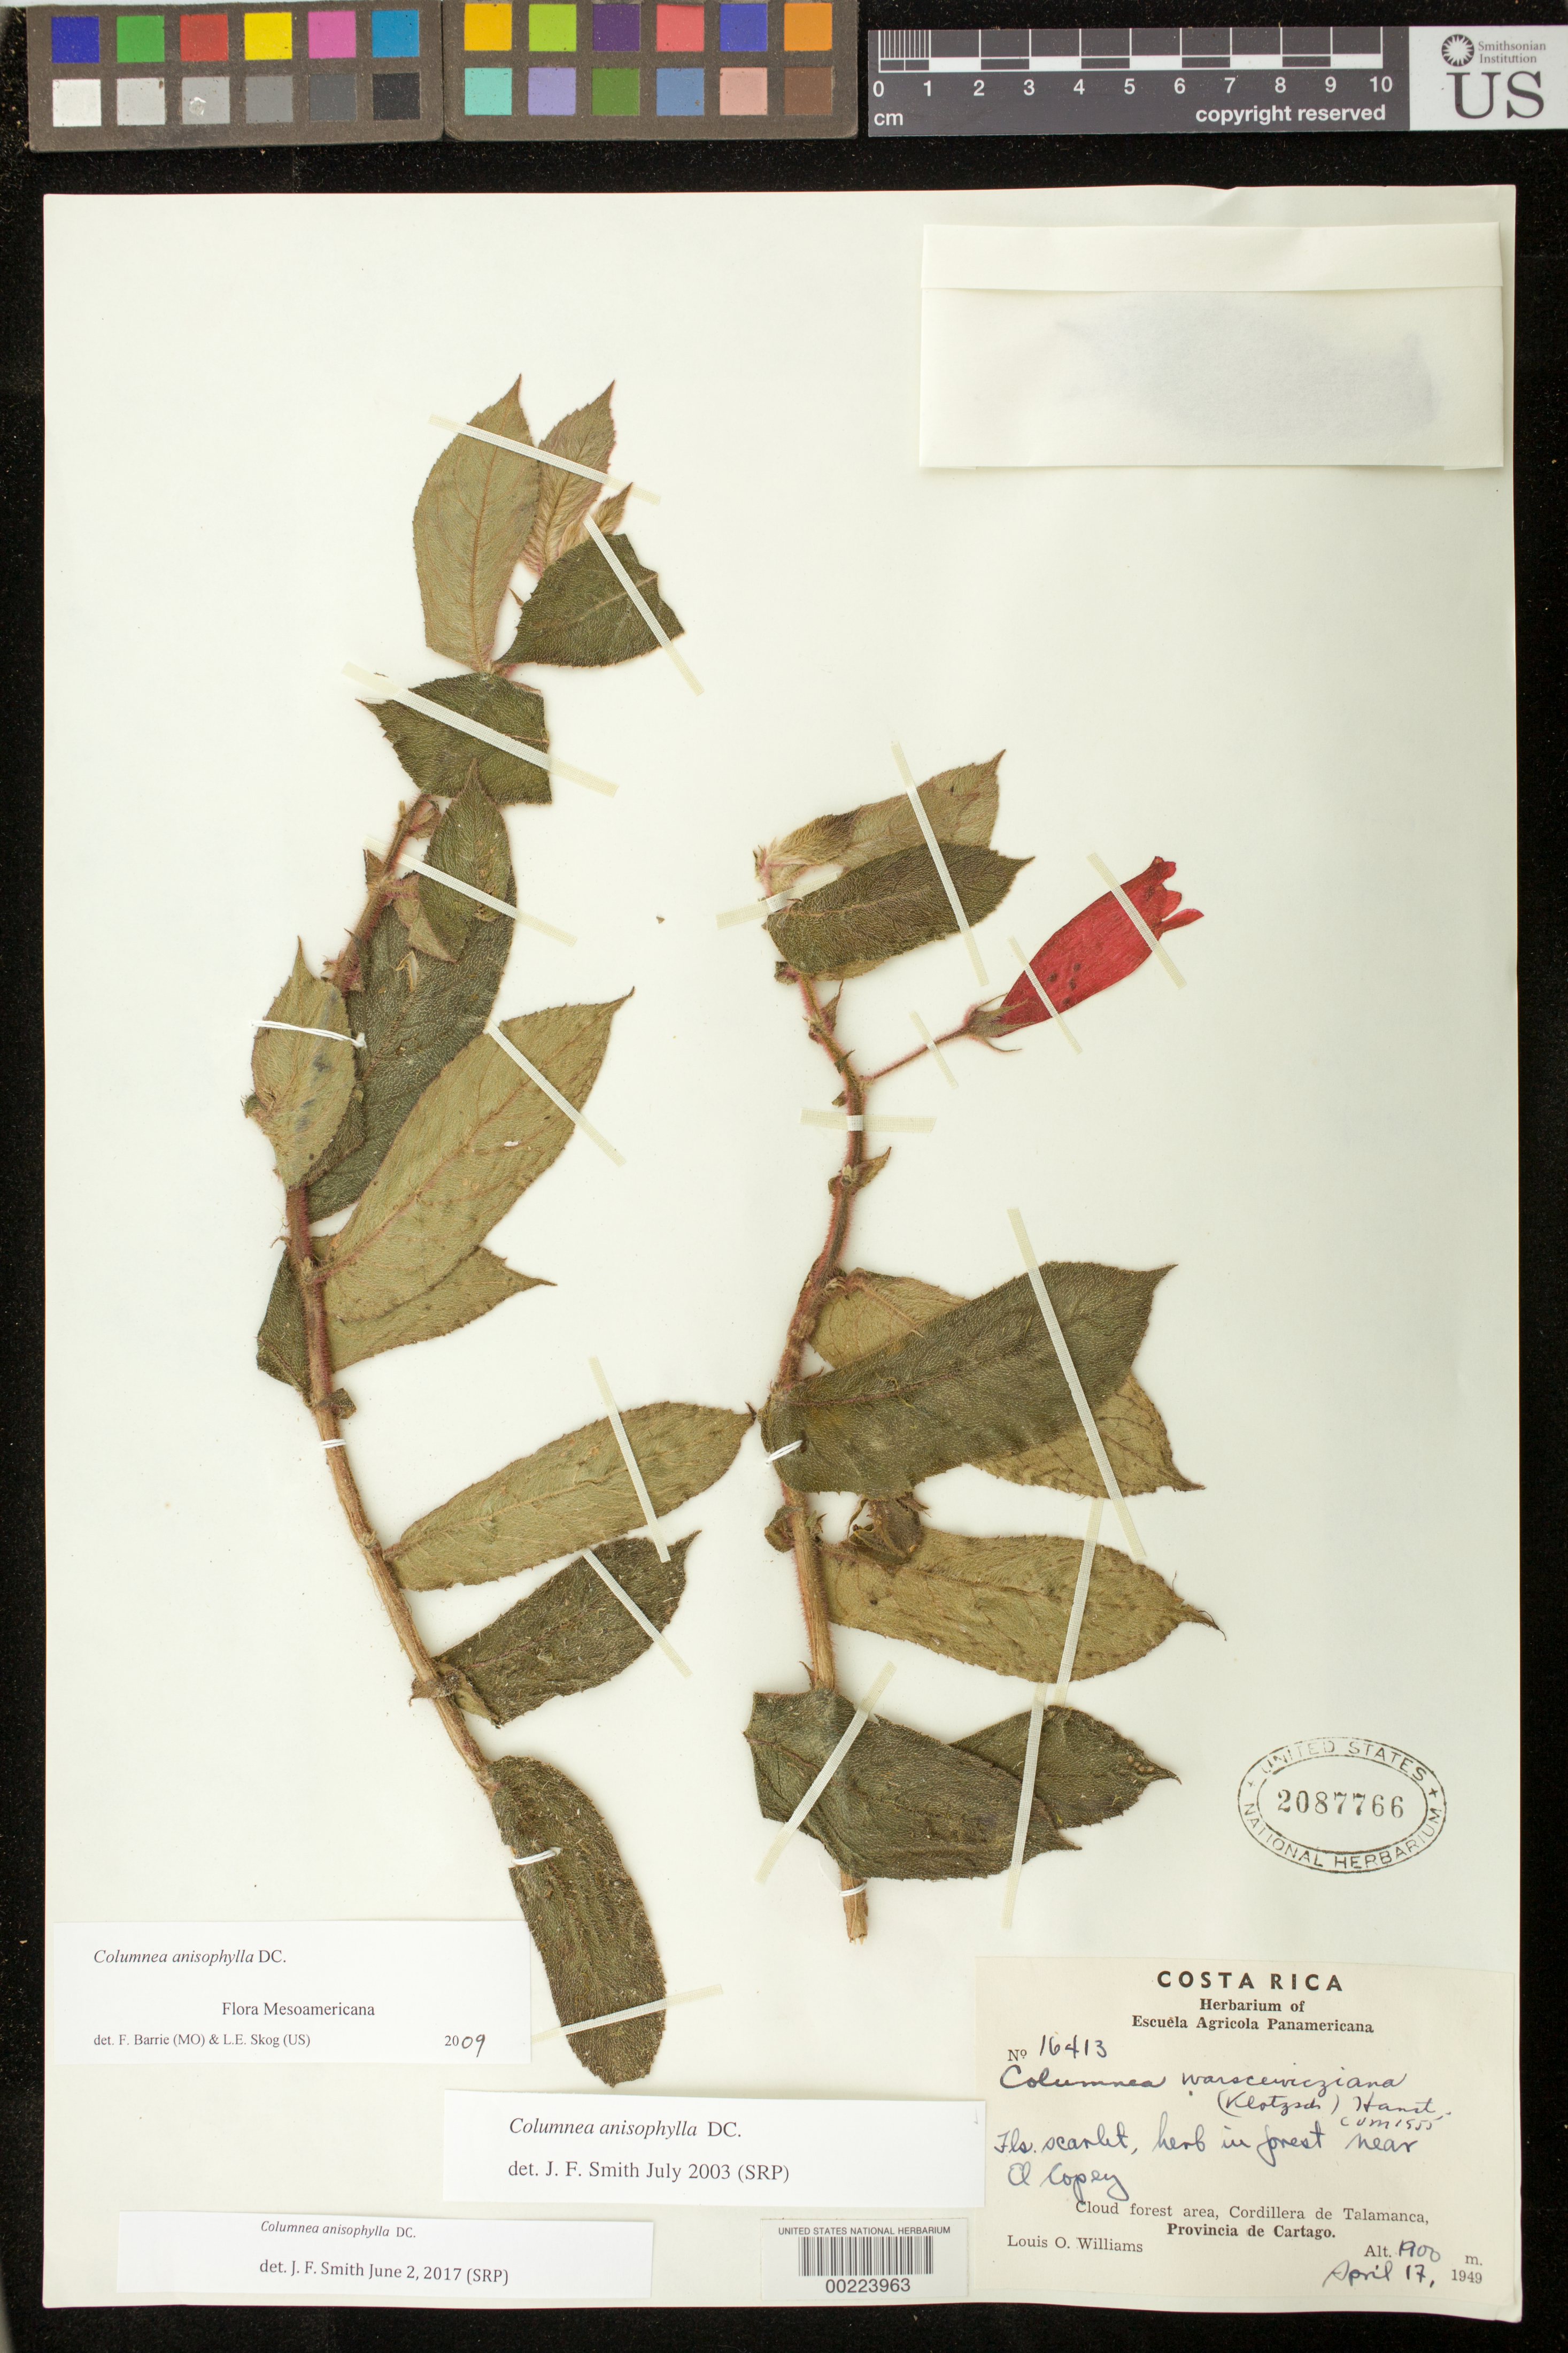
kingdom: Plantae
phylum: Tracheophyta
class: Magnoliopsida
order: Lamiales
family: Gesneriaceae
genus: Columnea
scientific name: Columnea anisophylla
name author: DC.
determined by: Smith, J. F.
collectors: L. O. Williams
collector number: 16413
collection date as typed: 17 Apr 1949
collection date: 1949-04-17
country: Costa Rica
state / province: Cartago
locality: Cordillera de Talamanca, near El Copey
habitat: Cloud forest area; in forest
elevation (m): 1900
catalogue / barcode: US 2087766